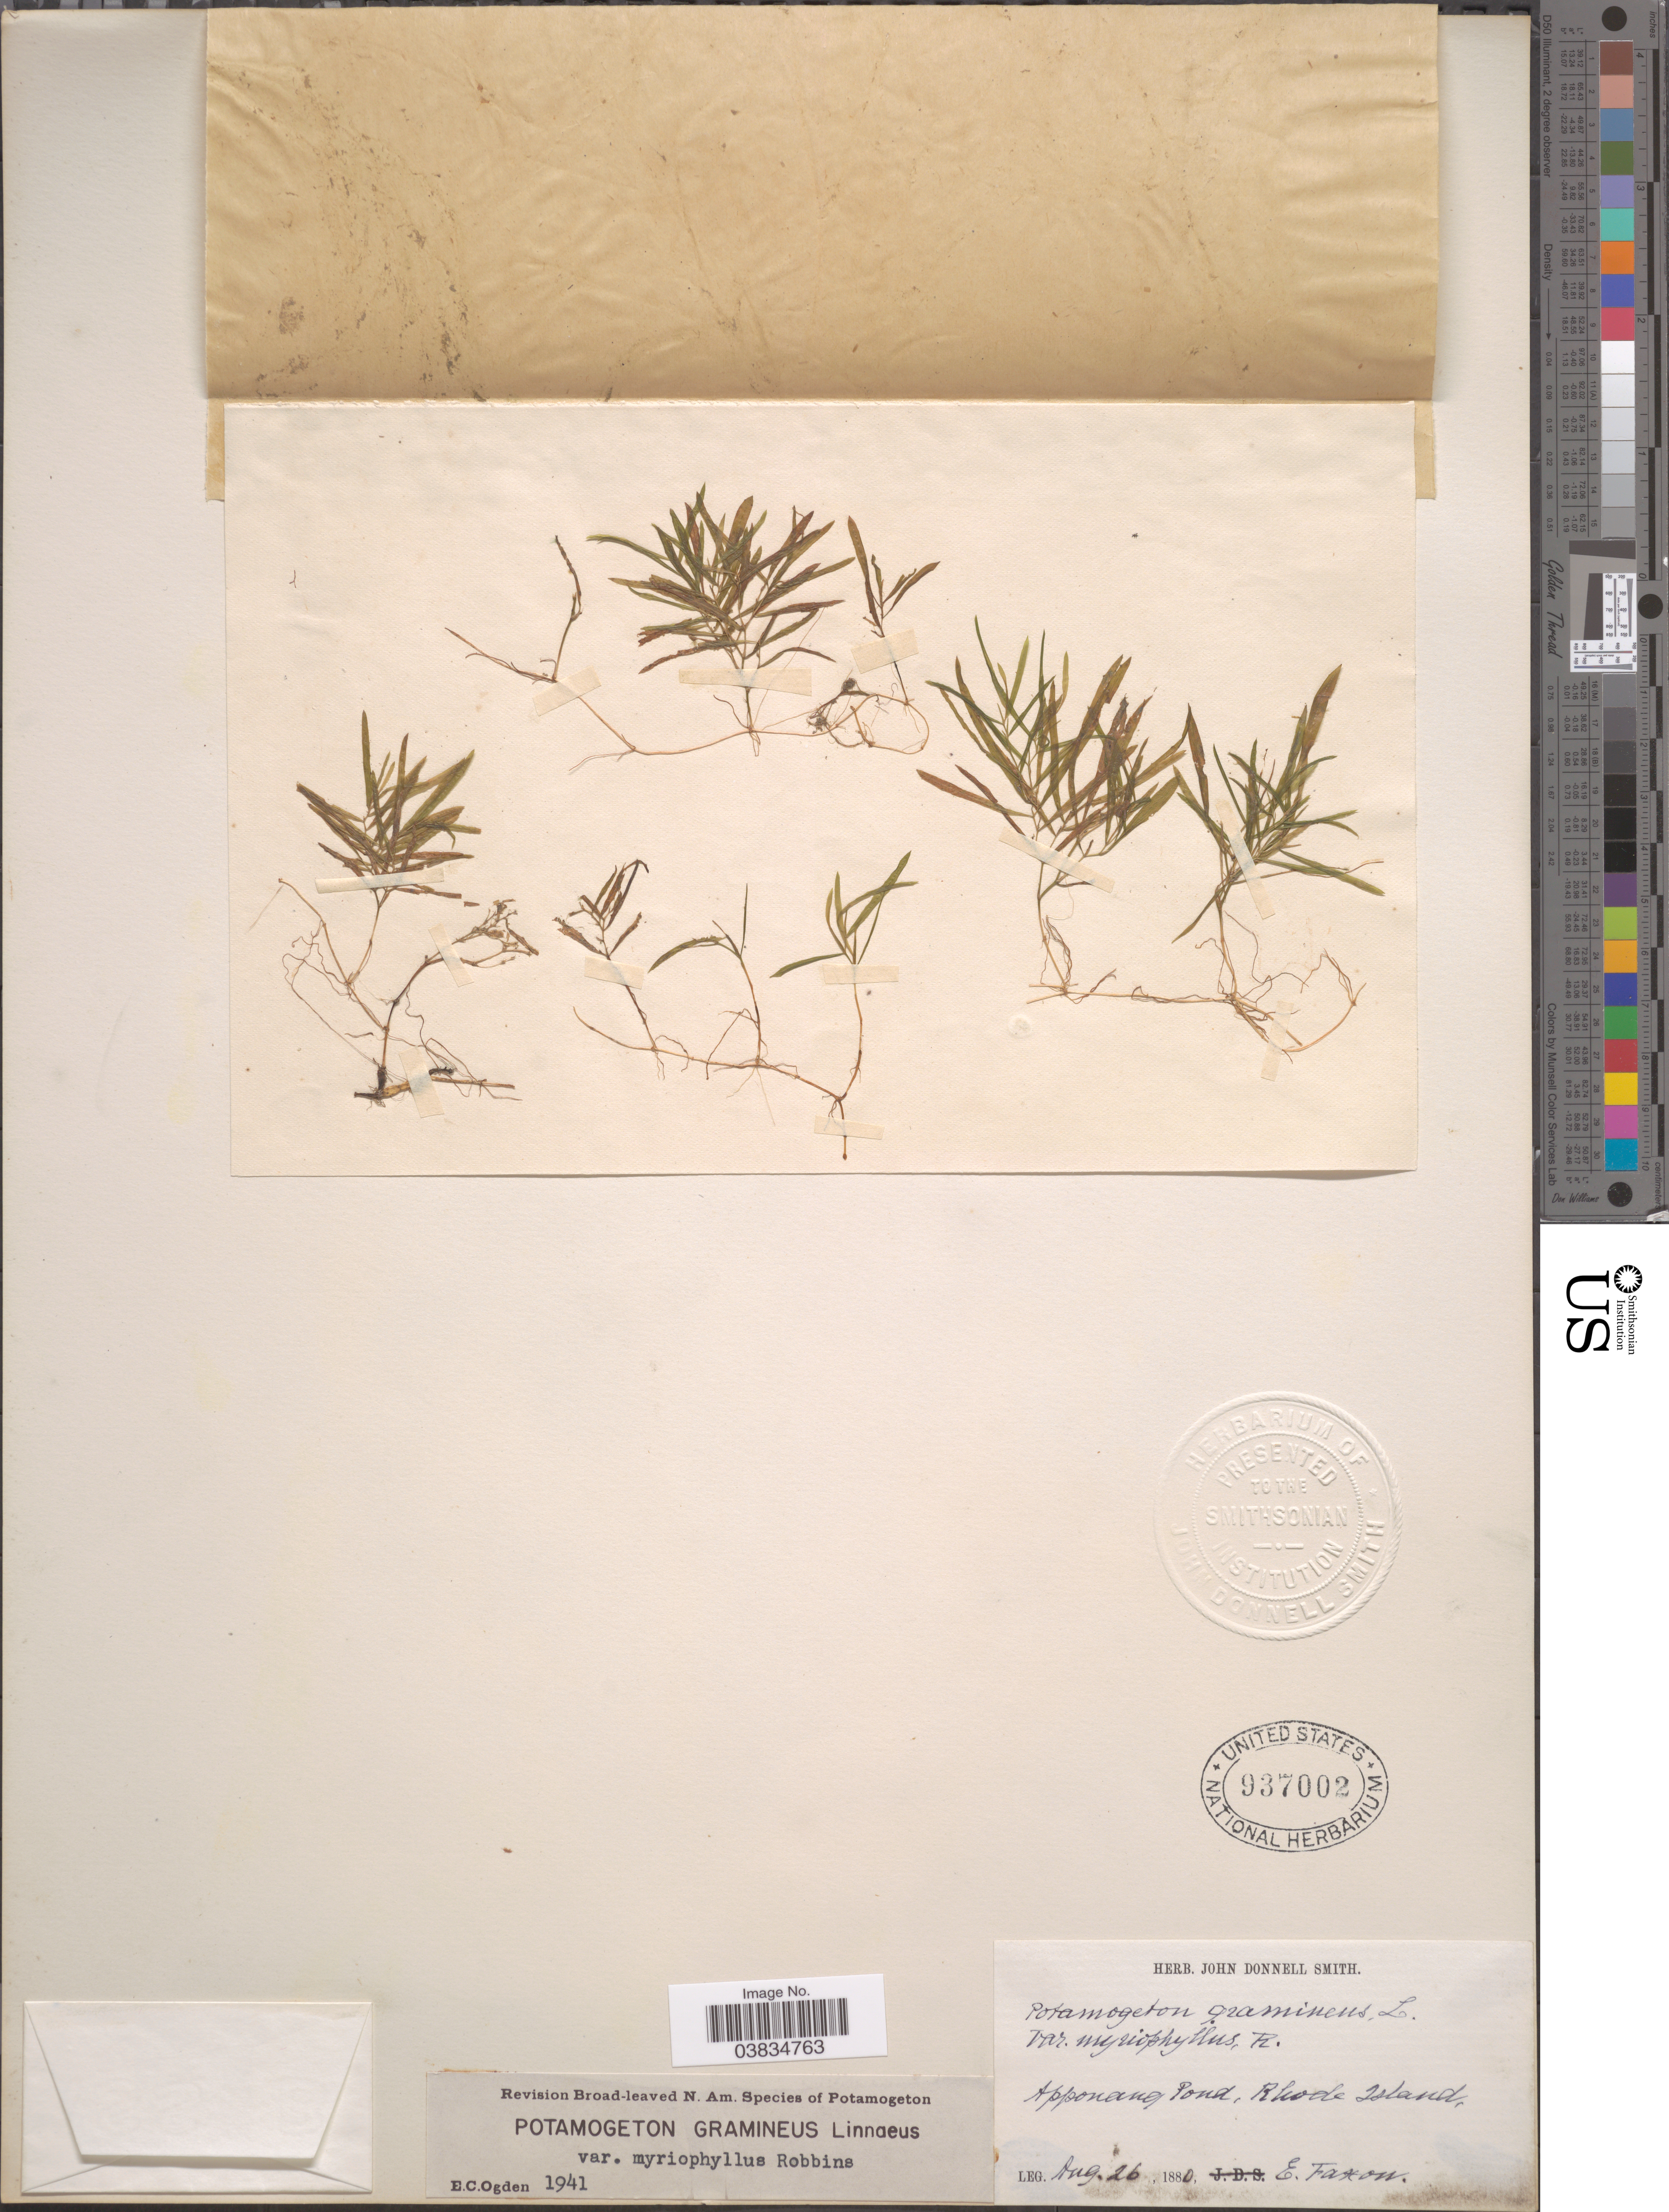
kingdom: Plantae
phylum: Tracheophyta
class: Liliopsida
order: Alismatales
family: Potamogetonaceae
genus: Potamogeton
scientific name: Potamogeton gramineus var. myriophyllus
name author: J.W. Robbins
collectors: E. Faxon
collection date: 1880-08-26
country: United States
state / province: Rhode Island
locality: Apponang Pond.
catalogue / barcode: US 937002